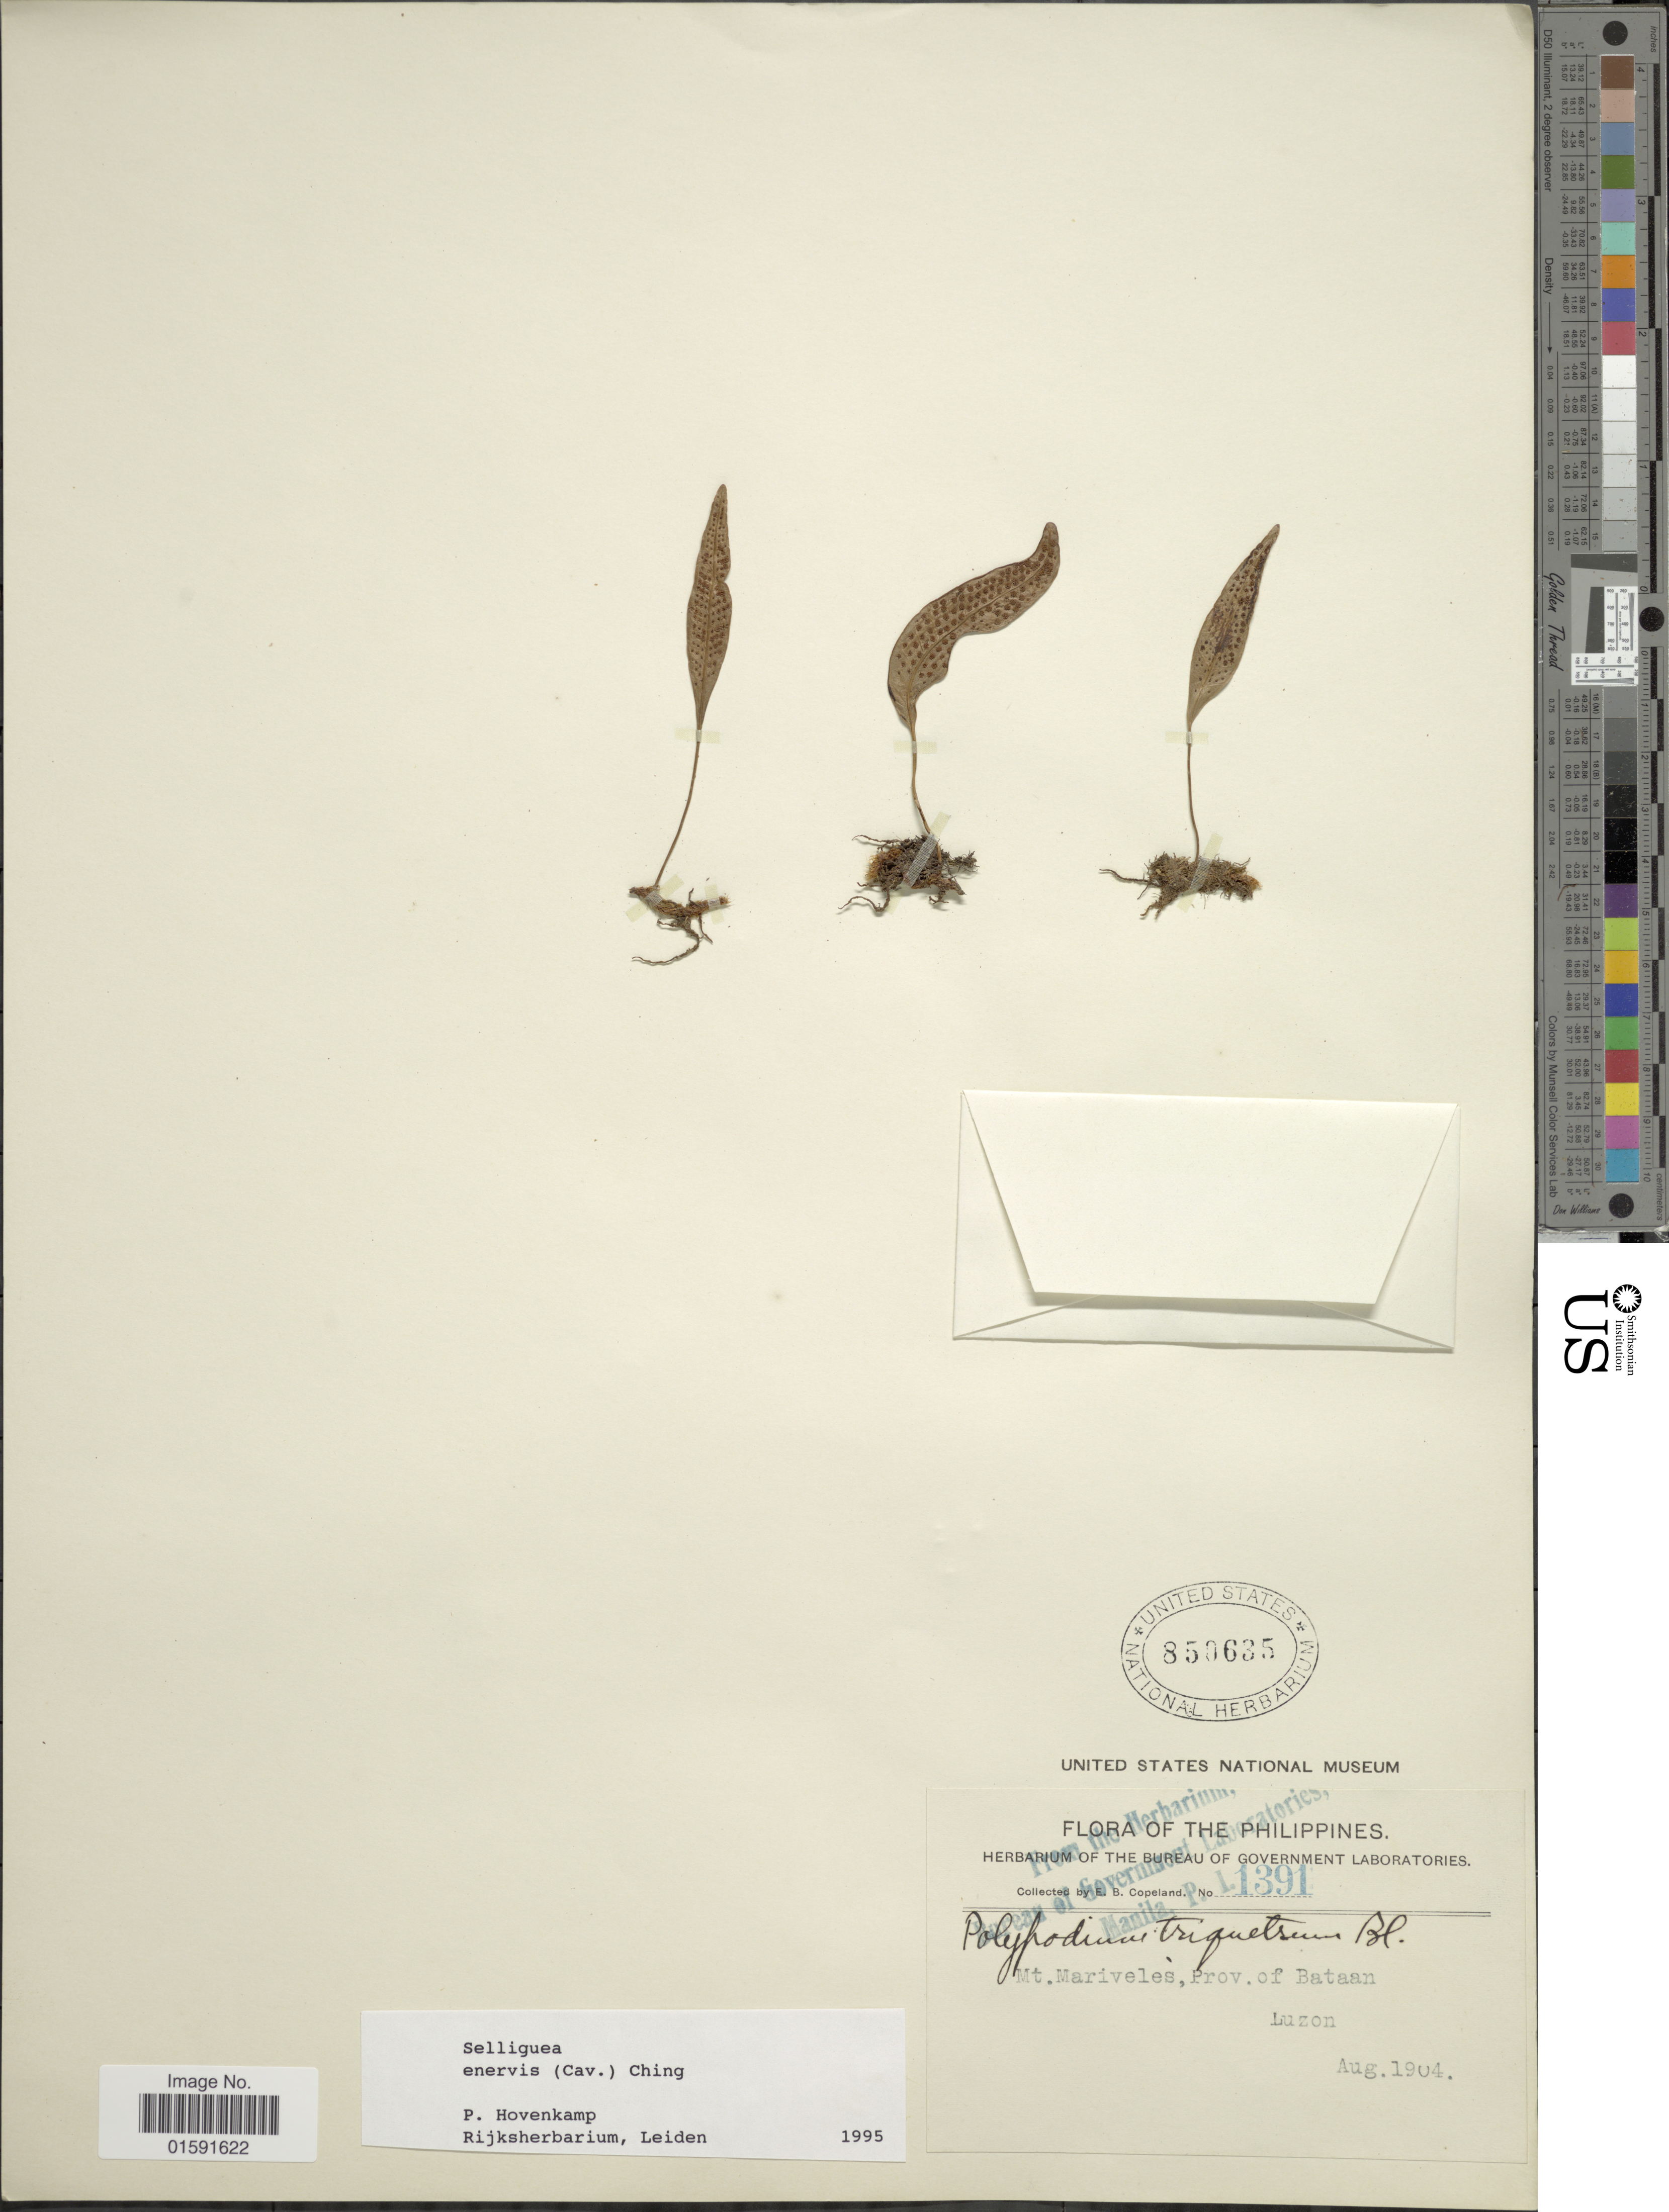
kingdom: Plantae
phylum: Tracheophyta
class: Polypodiopsida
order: Polypodiales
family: Polypodiaceae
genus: Selliguea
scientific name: Selliguea enervis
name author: (Cav.) Ching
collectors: E. B. Copeland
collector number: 1391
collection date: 1904-08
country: Philippines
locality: Mt. Mariveles, Prov. of Bataan, Luzon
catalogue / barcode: US 850635